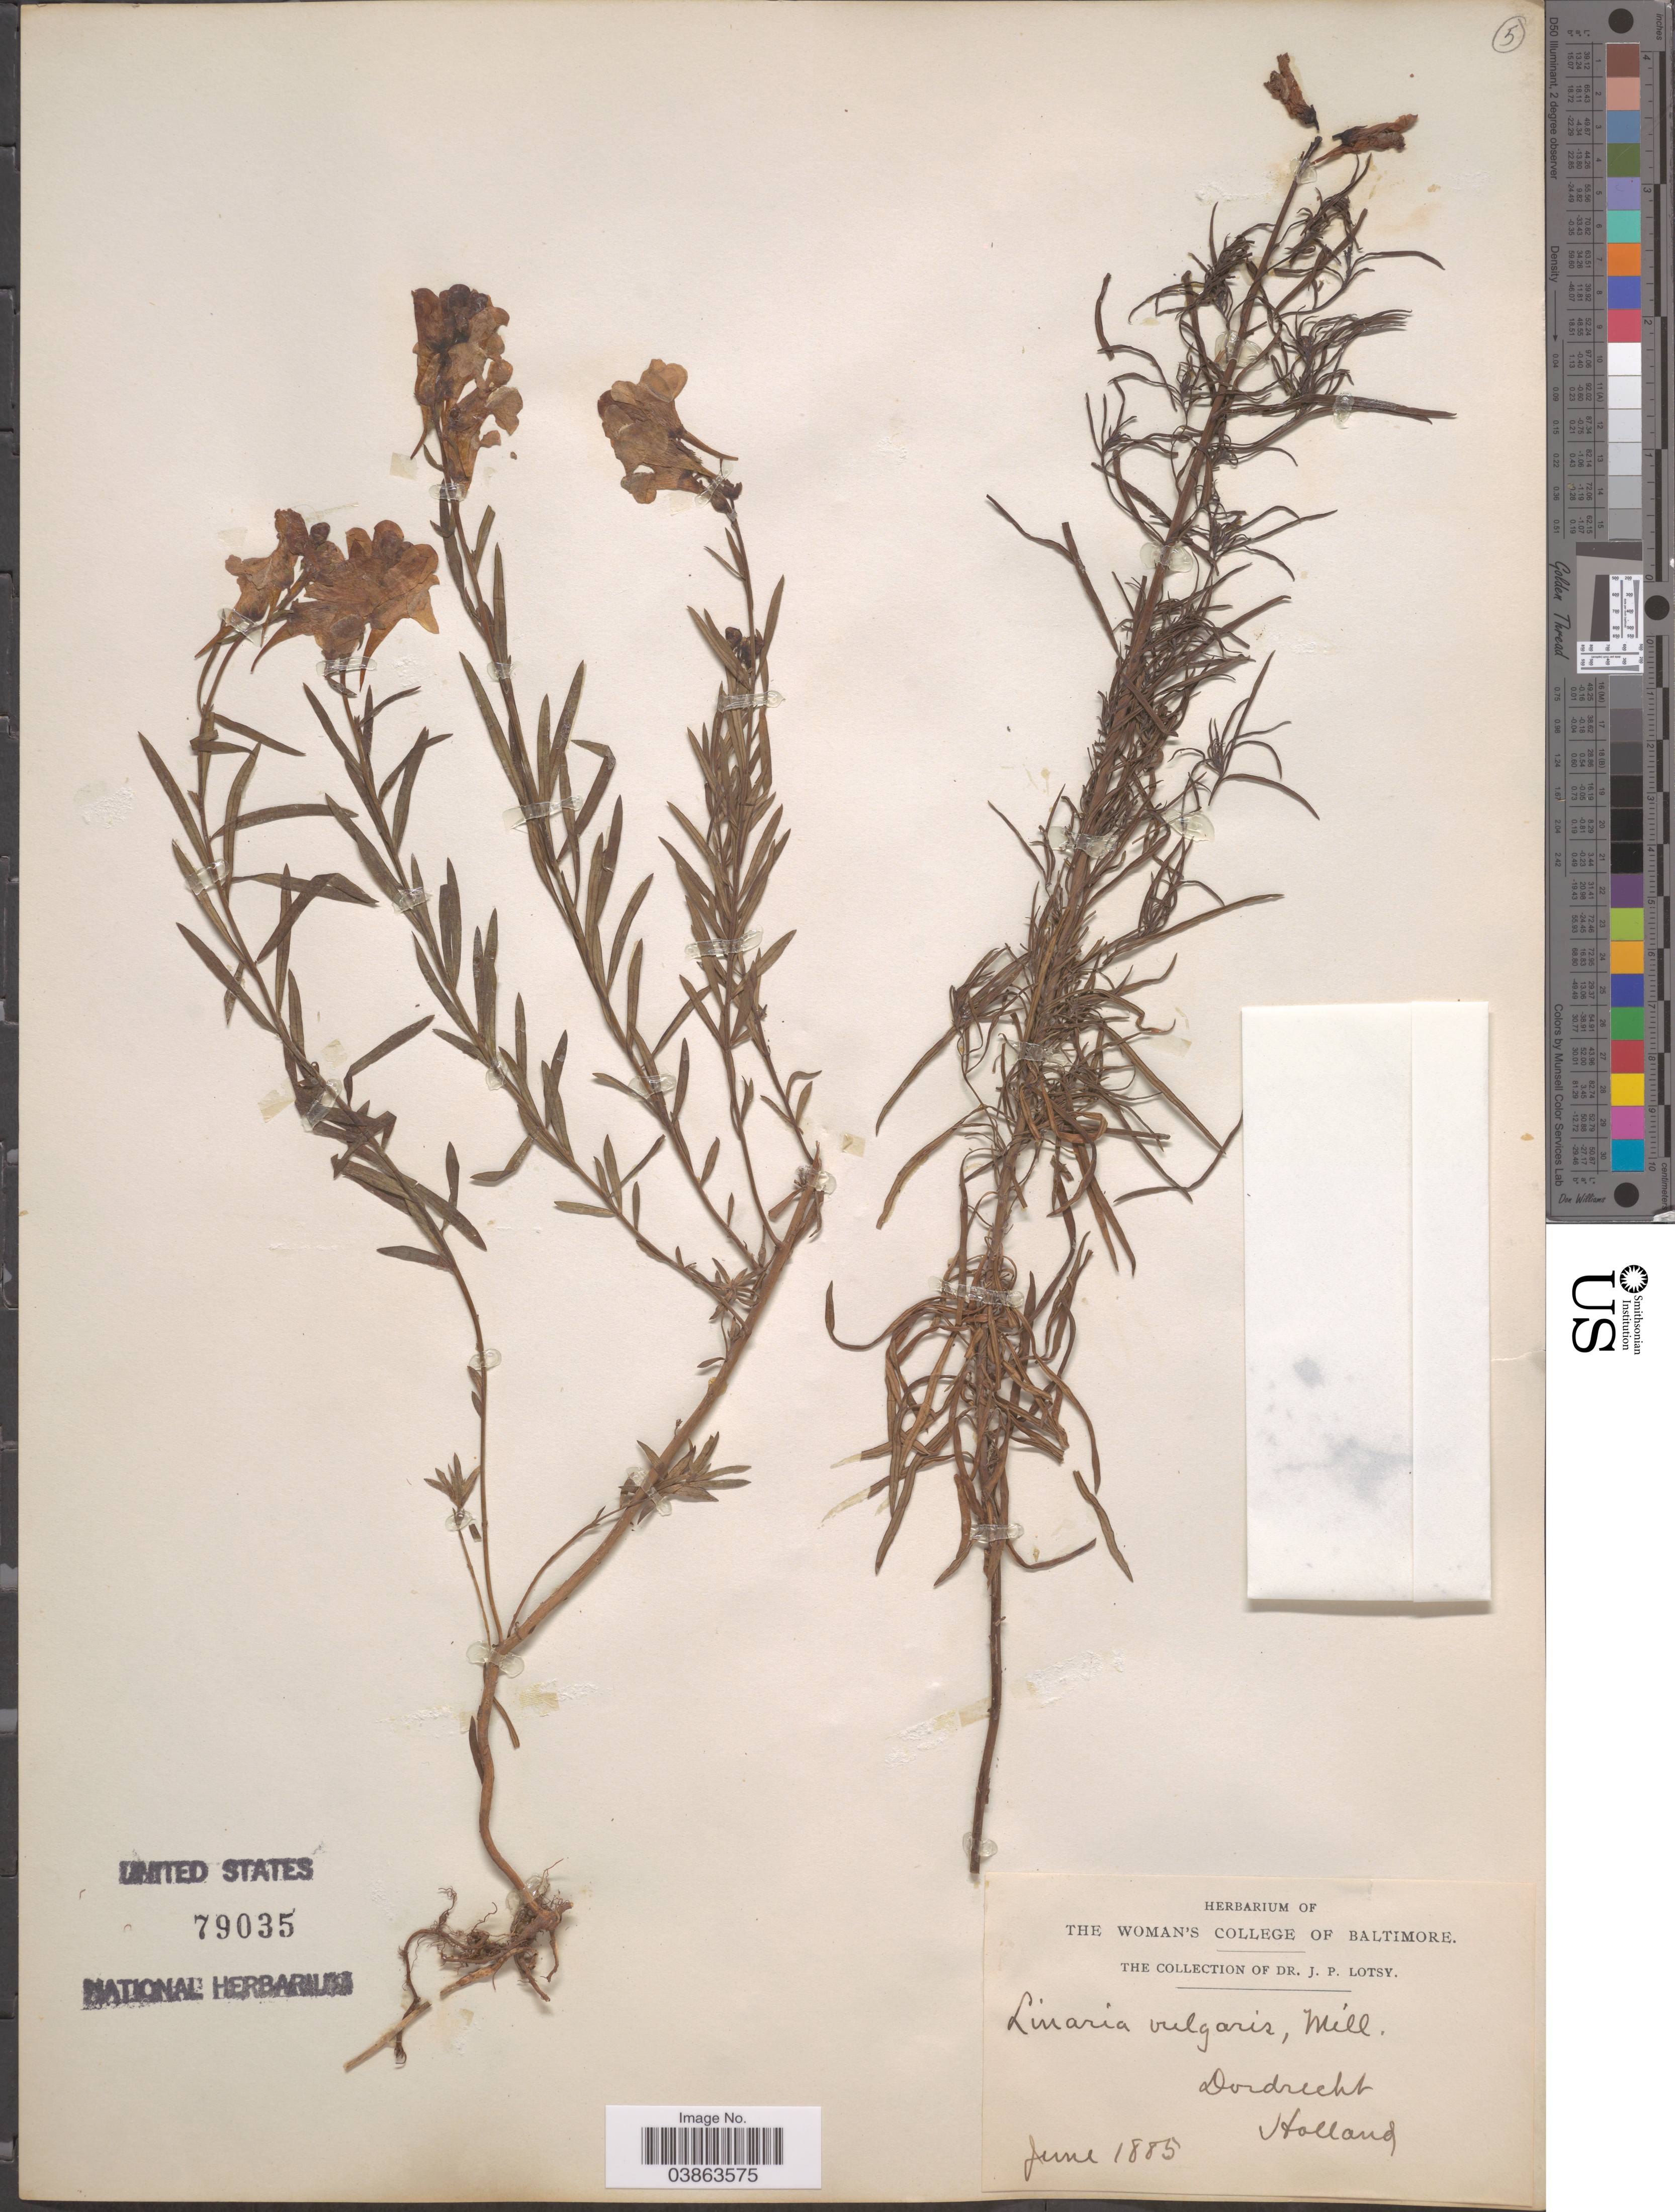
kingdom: Plantae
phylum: Tracheophyta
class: Magnoliopsida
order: Lamiales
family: Plantaginaceae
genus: Linaria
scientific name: Linaria vulgaris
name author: Mill.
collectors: J. Lotsy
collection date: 1885-06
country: Netherlands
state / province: Zuid Holland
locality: Dordrecht, Holland.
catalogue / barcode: US 79035